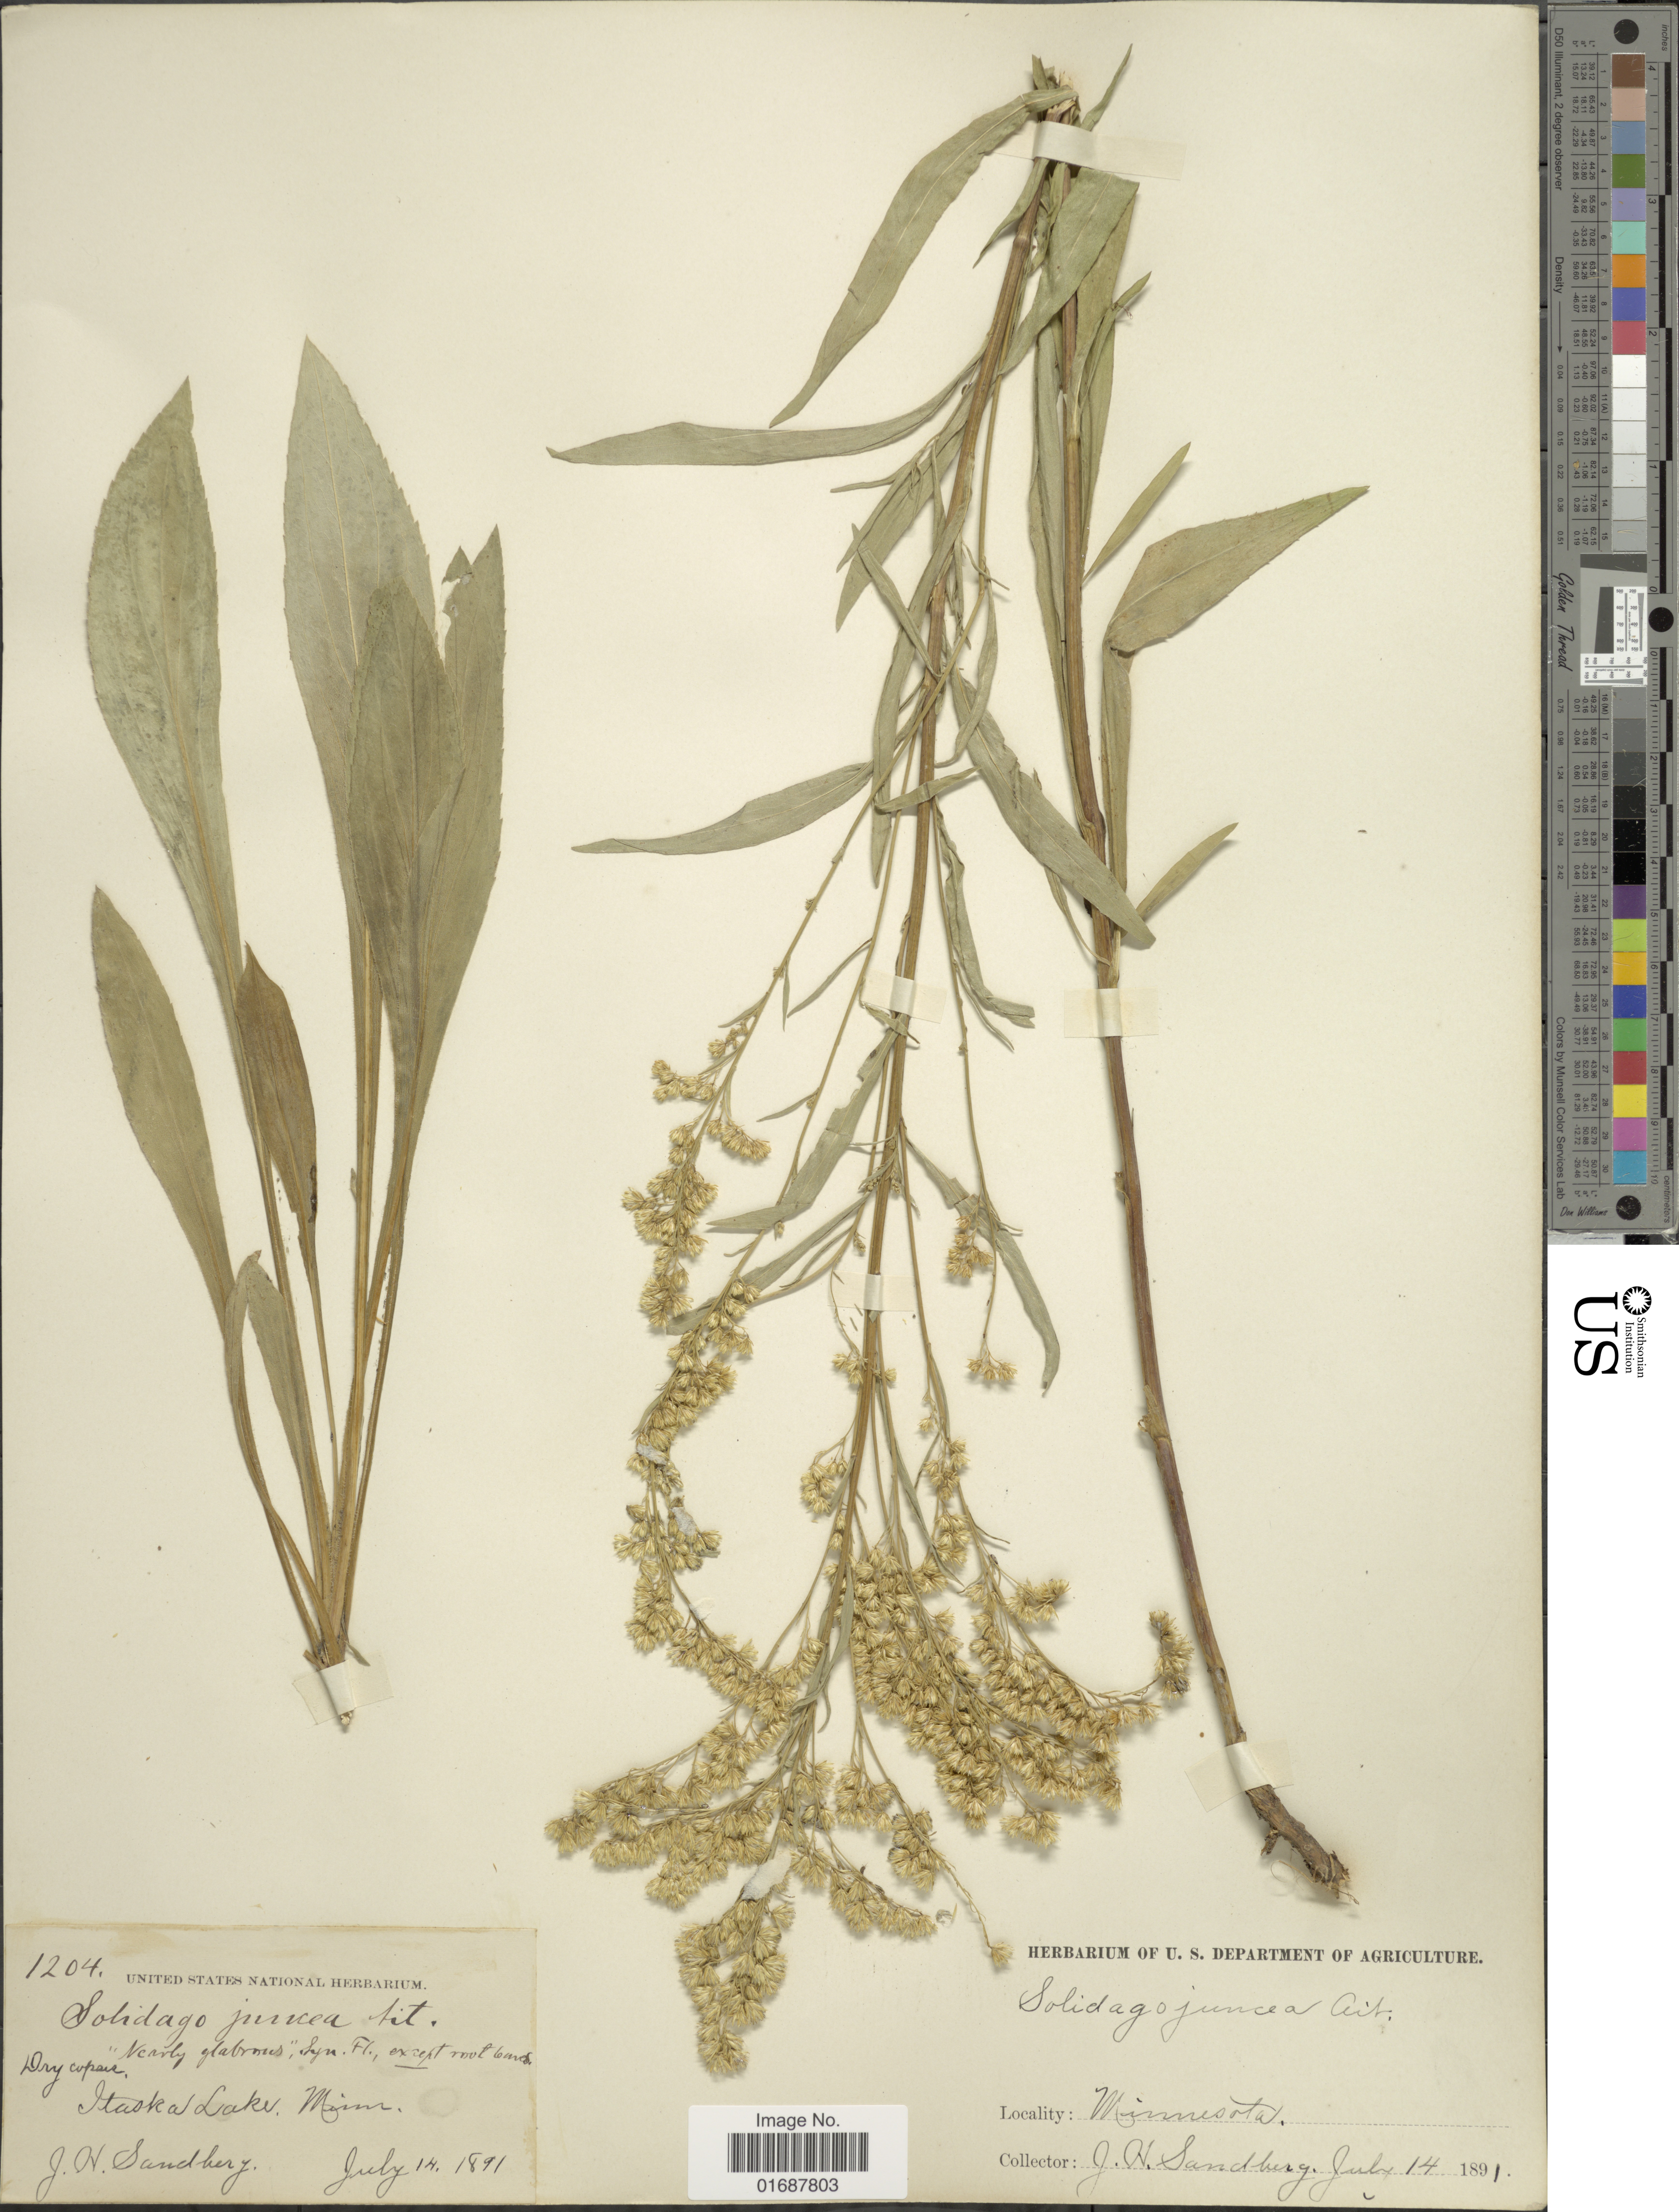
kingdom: Plantae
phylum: Tracheophyta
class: Magnoliopsida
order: Asterales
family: Asteraceae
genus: Solidago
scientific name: Solidago juncea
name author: Aiton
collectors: J. H. Sandberg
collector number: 1204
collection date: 1891-07-17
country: United States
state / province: Minnesota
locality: Itaska Lake